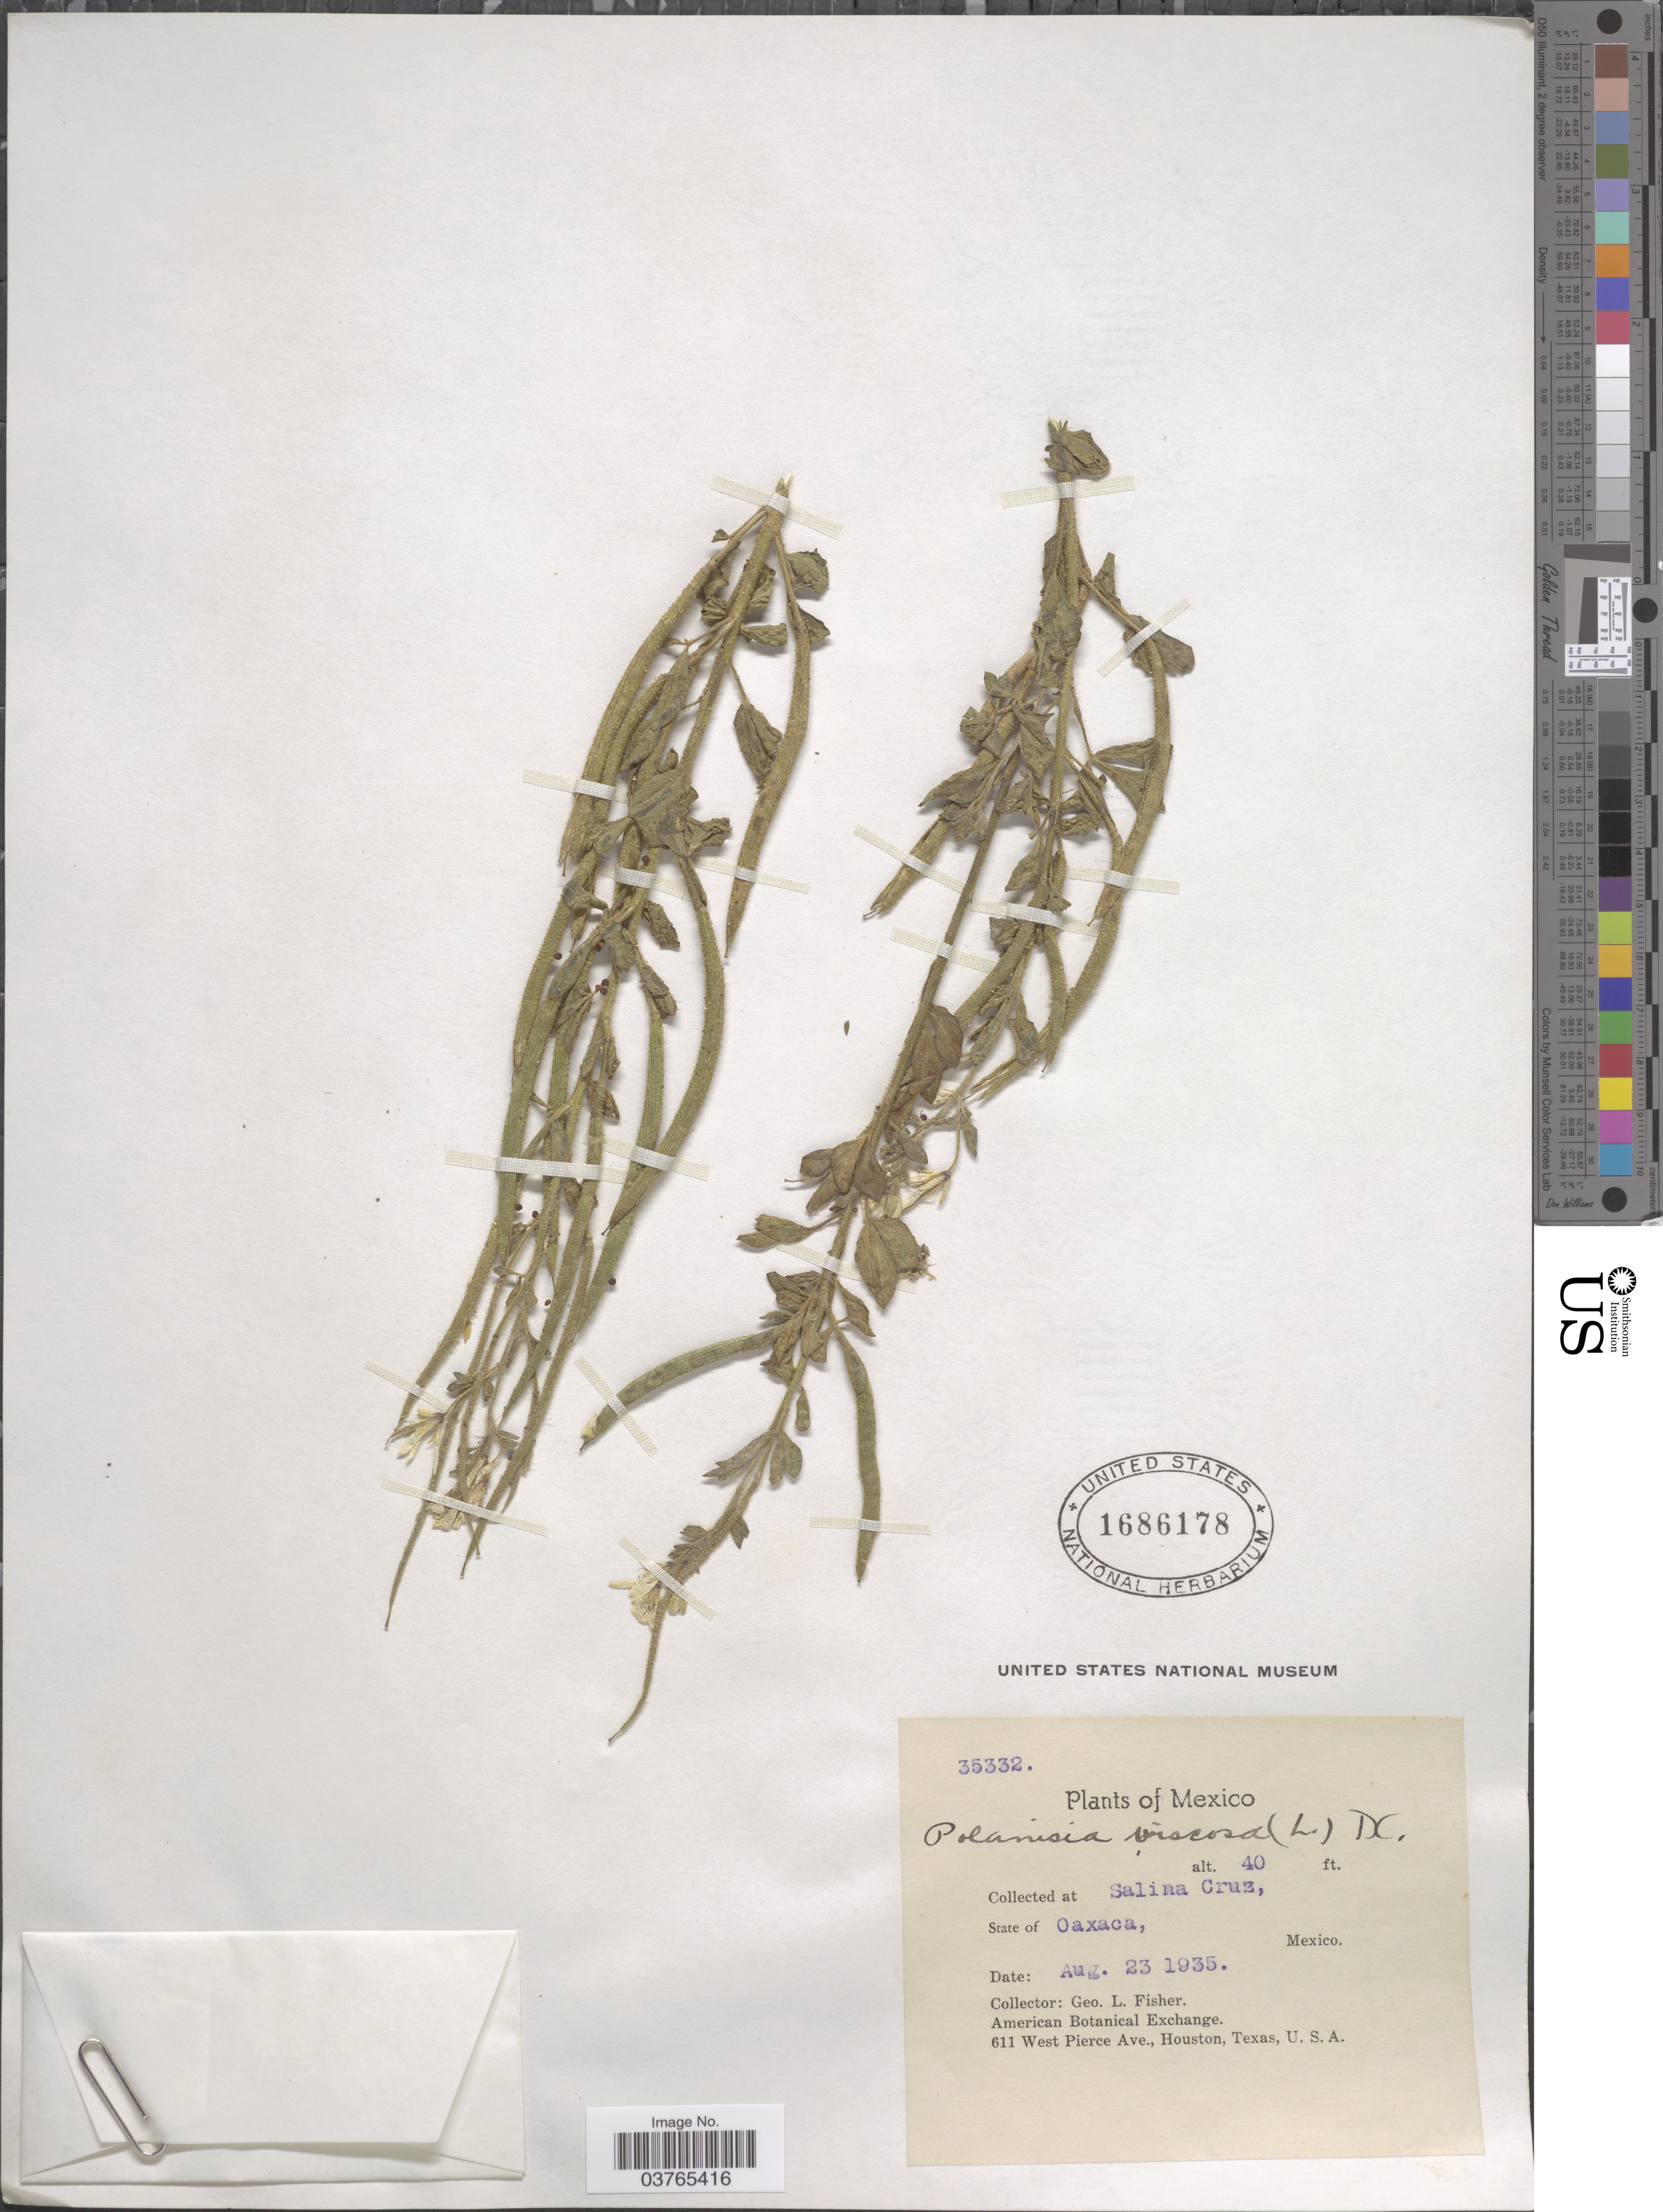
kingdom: Plantae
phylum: Tracheophyta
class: Magnoliopsida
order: Brassicales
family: Cleomaceae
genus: Arivela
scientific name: Arivela viscosa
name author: (L.) Raf.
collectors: G. L. Fisher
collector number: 35332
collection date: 1935-08-23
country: Mexico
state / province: Oaxaca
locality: Salina Cruz.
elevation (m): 12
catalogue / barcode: US 1686178